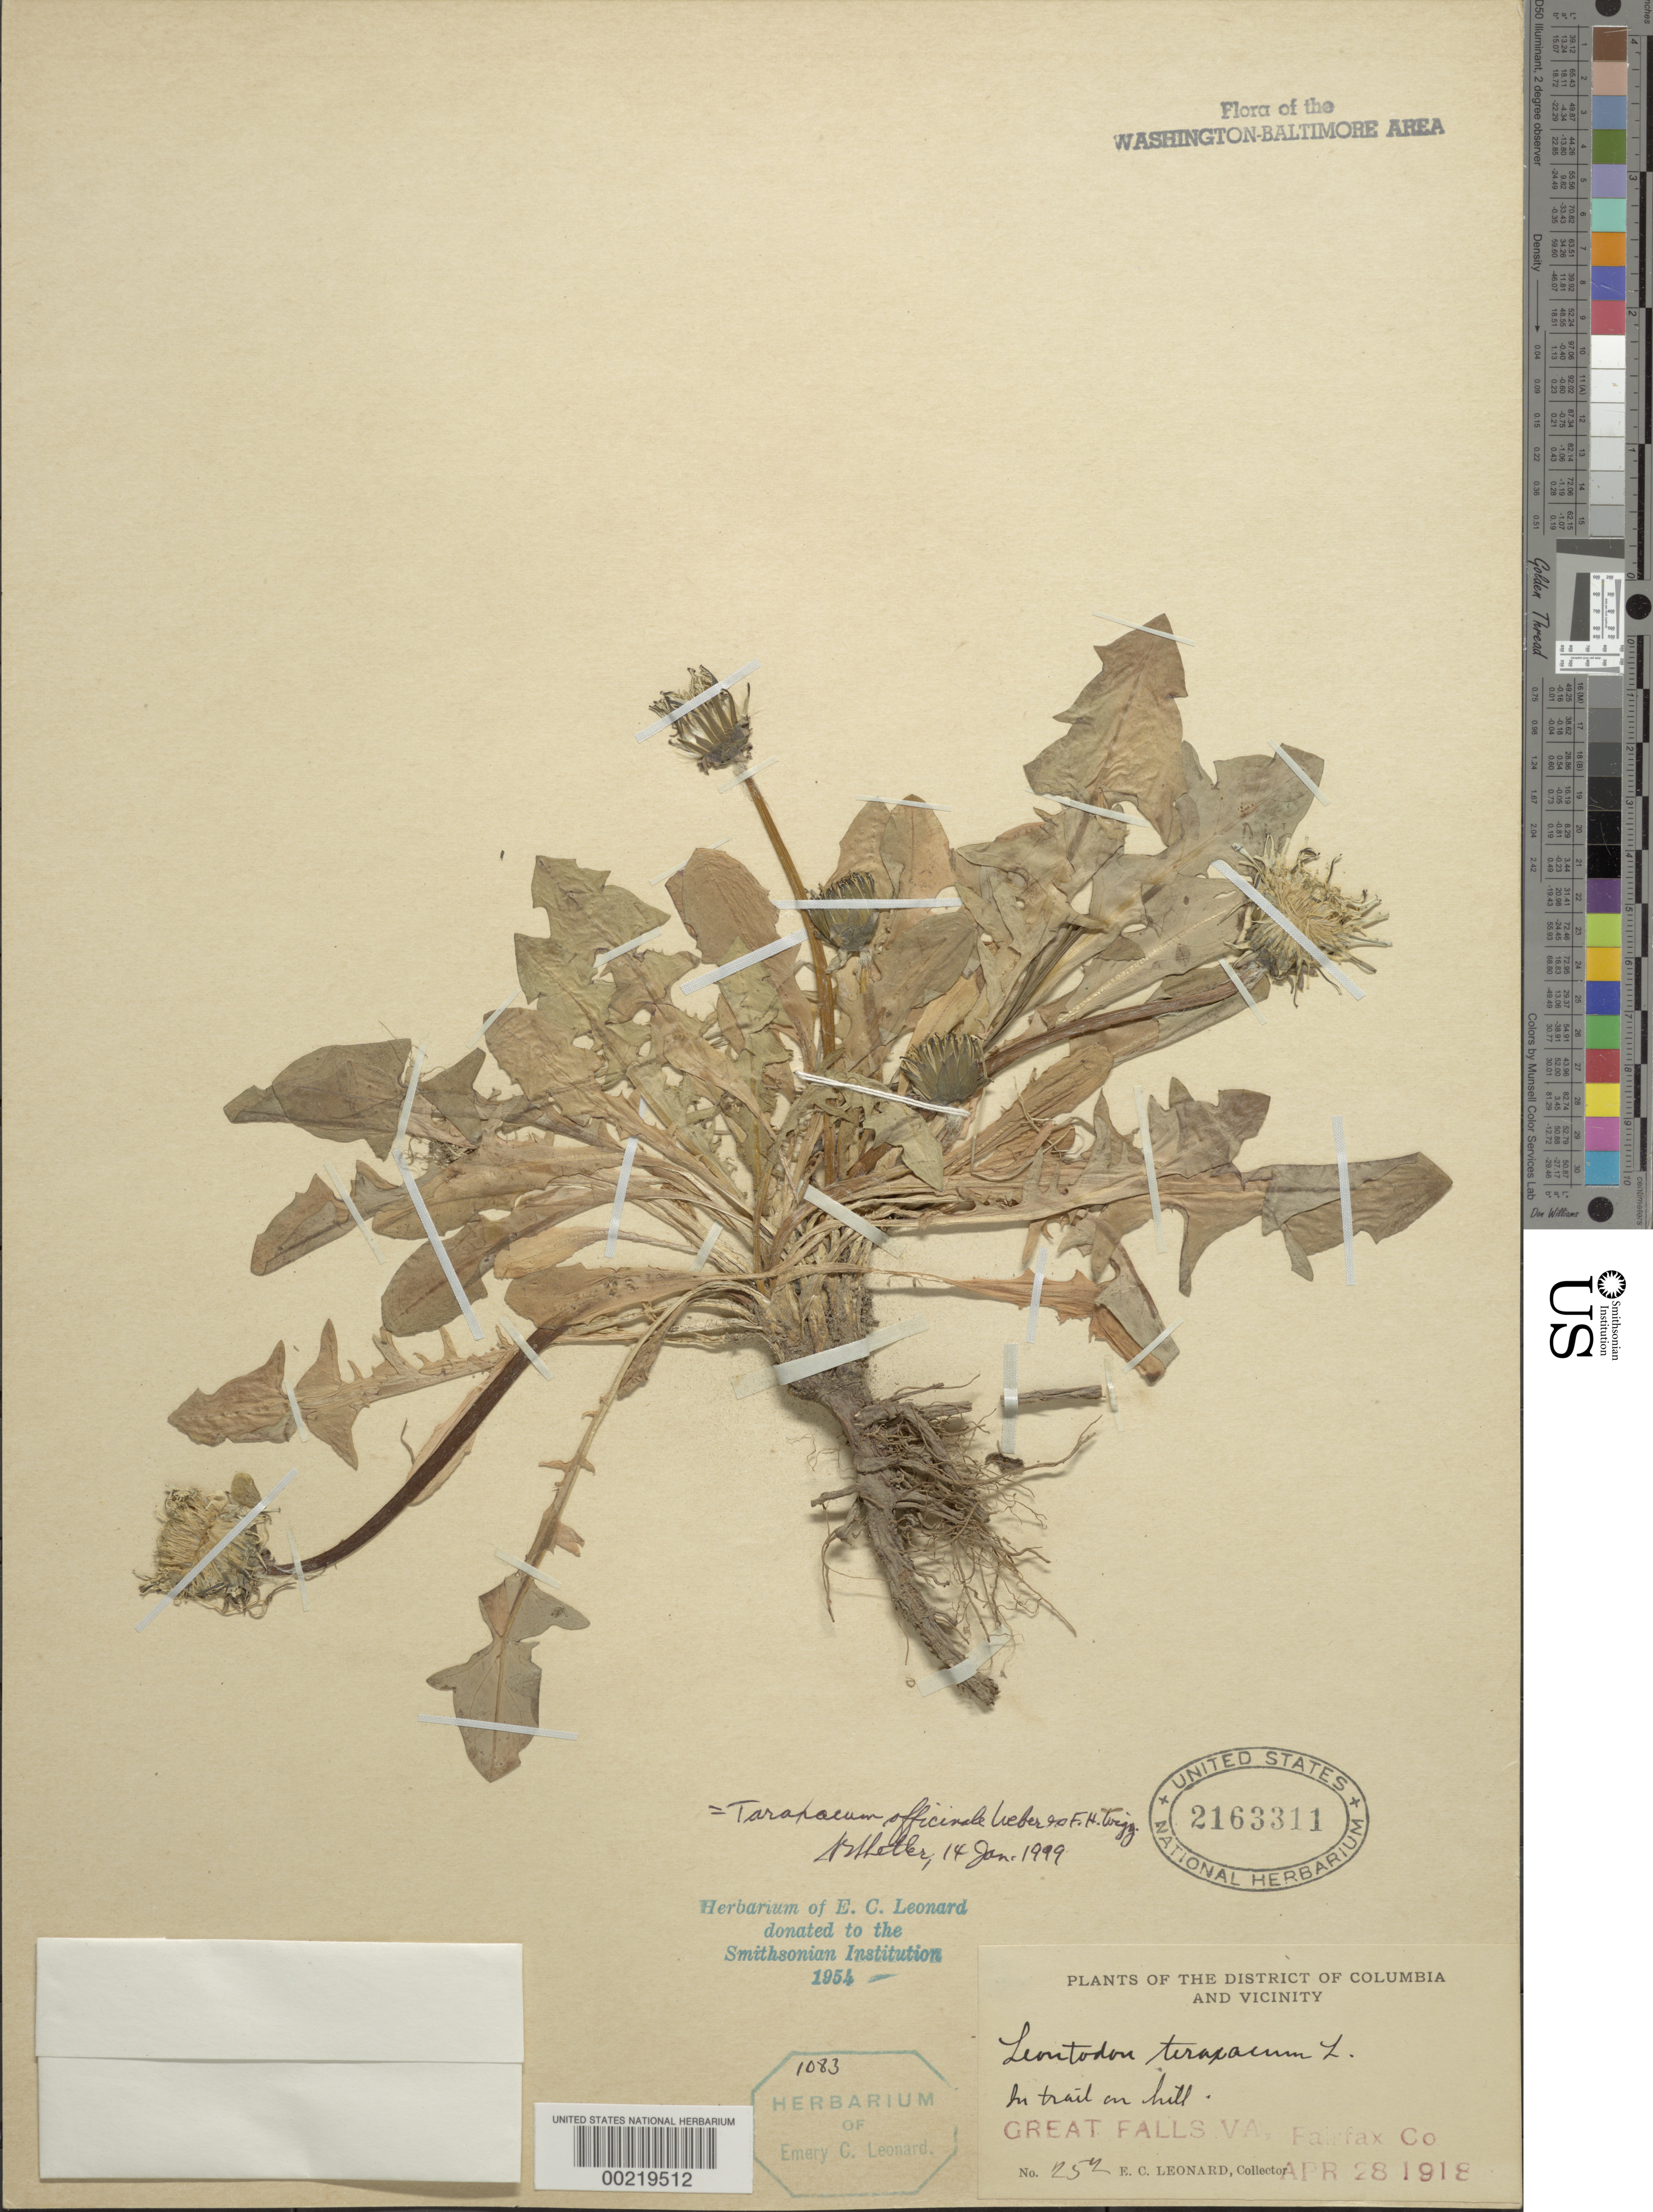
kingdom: Plantae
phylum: Tracheophyta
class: Magnoliopsida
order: Asterales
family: Asteraceae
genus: Taraxacum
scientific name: Taraxacum officinale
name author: G.H. Weber ex F.H. Wigg.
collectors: E. C. Leonard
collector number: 252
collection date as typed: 28 Apr 1918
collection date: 1918-04-28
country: United States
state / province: Virginia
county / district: Fairfax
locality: Great Falls C. & O. Canal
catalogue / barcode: US 2163311